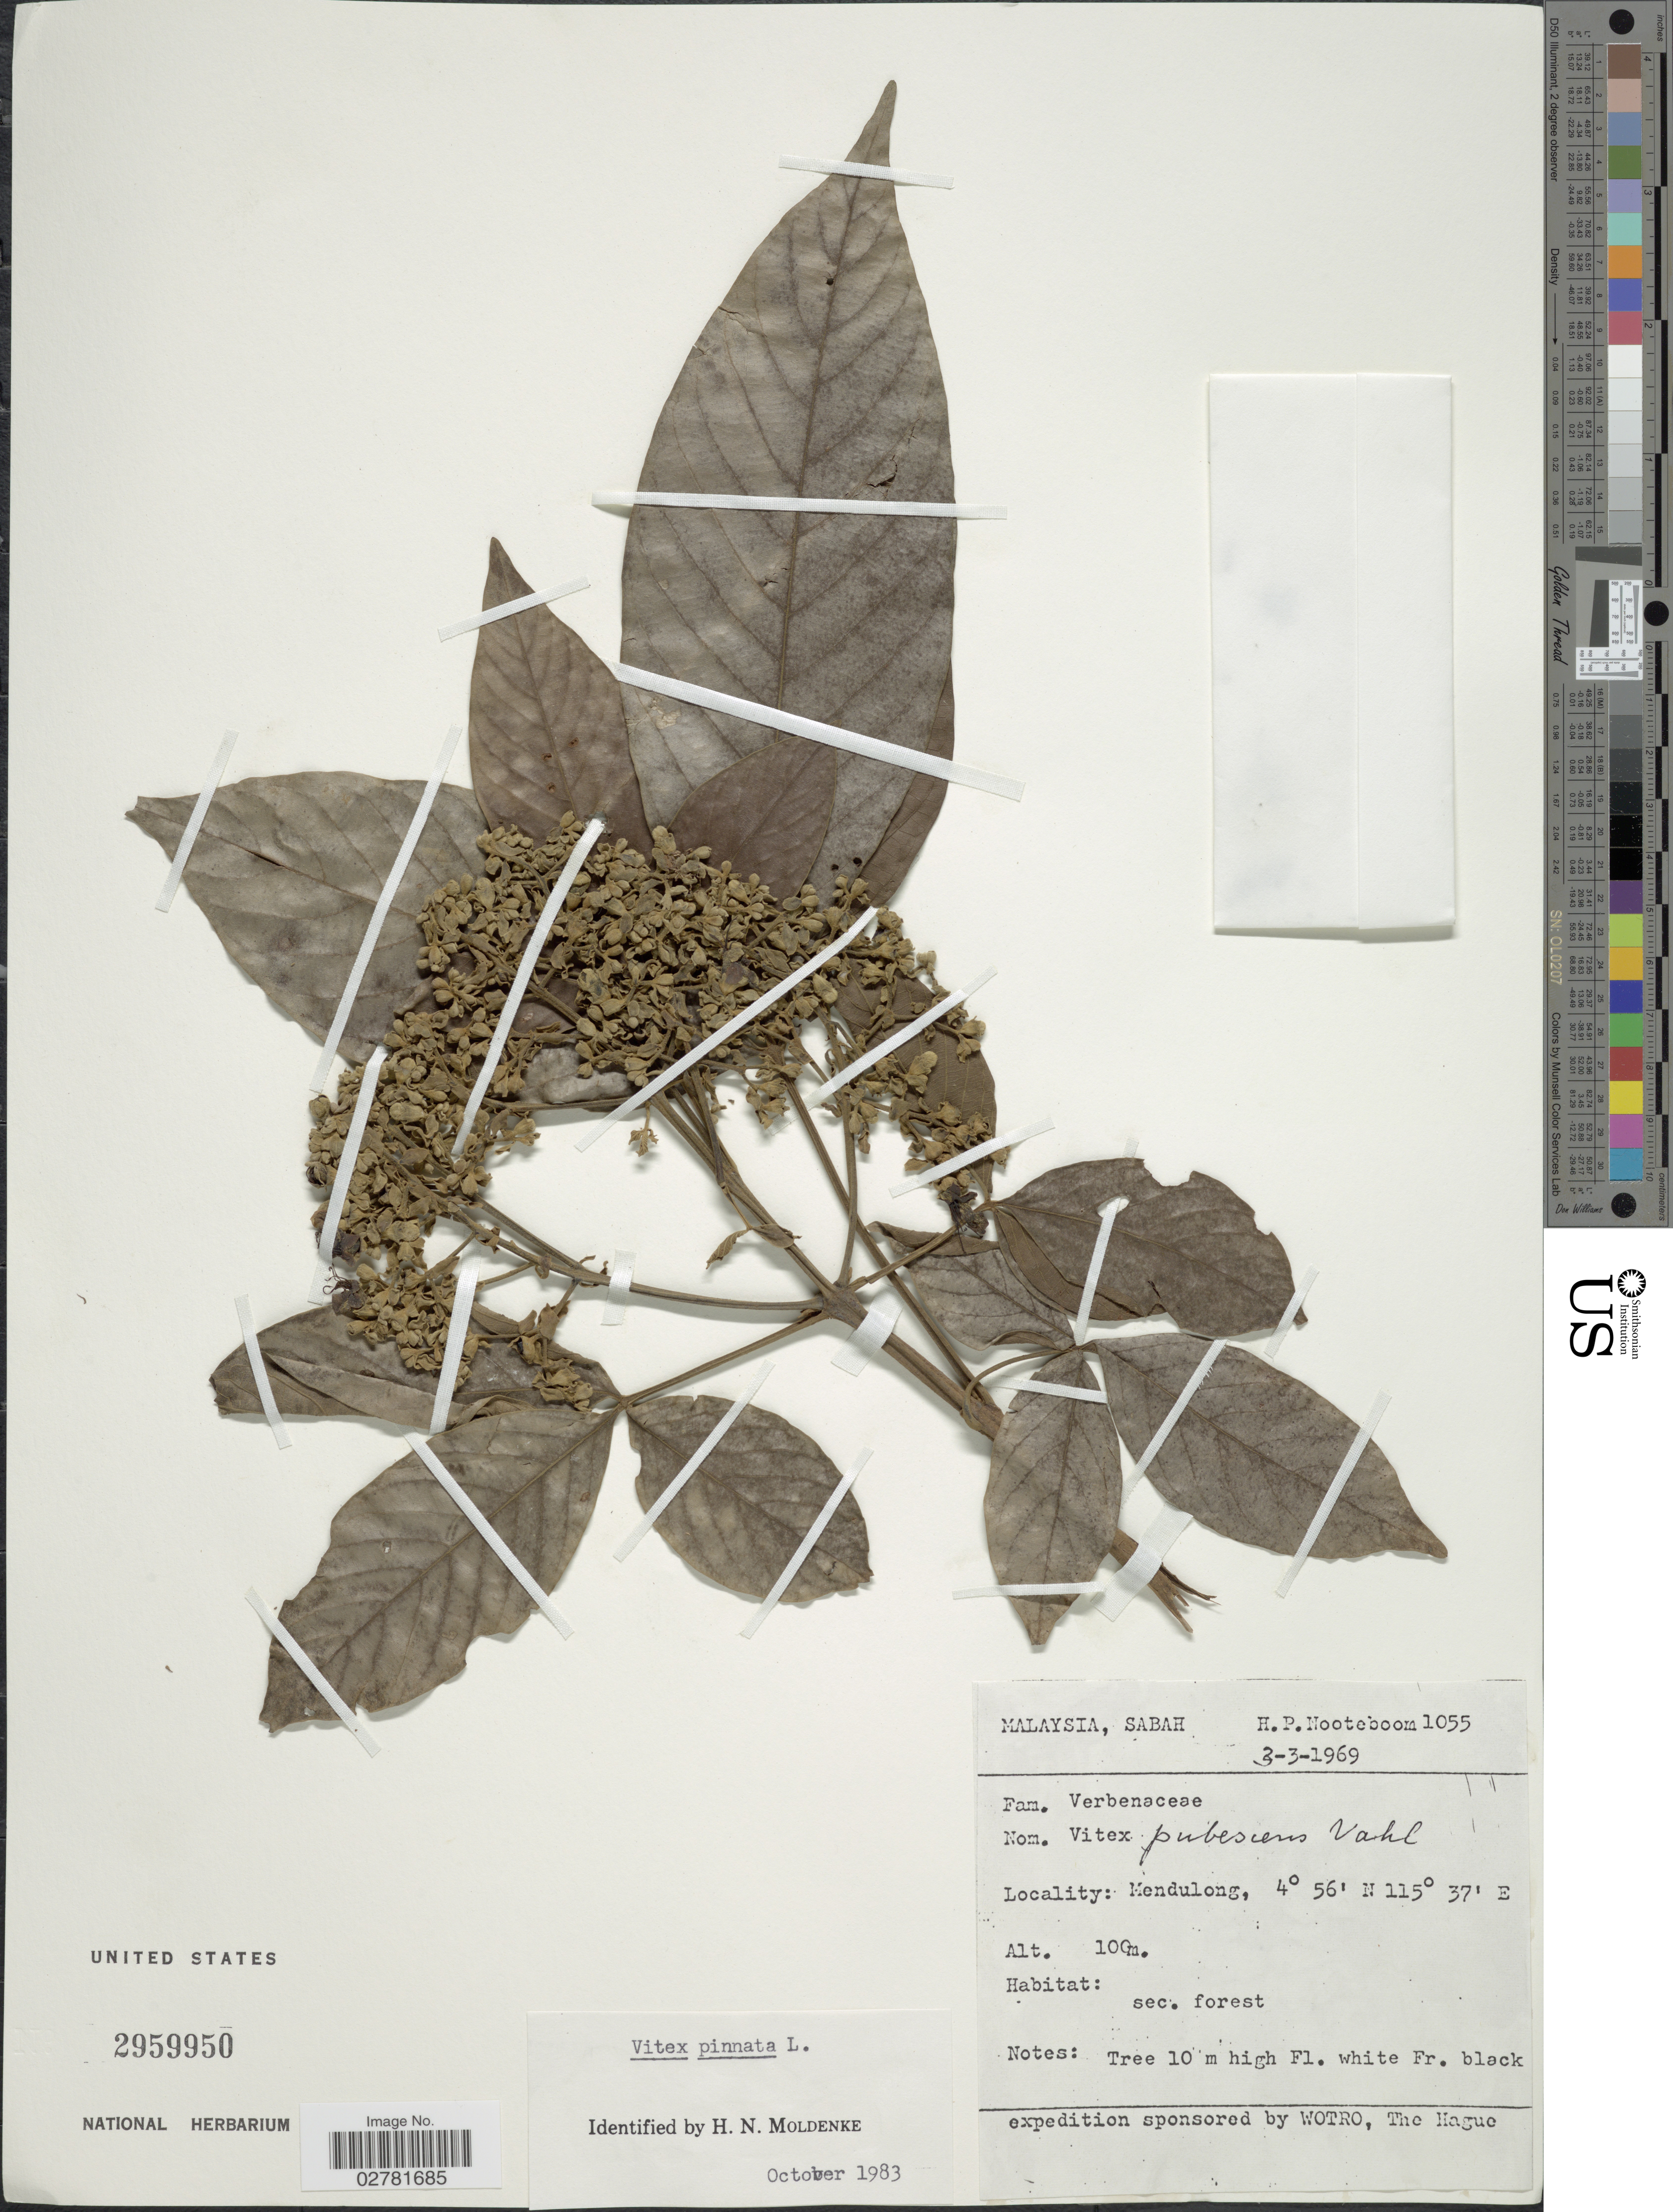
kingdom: Plantae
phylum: Tracheophyta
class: Magnoliopsida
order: Lamiales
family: Lamiaceae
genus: Vitex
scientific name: Vitex pinnata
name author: L.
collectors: H. P. Nooteboom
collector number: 1055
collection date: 1969-03-03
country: Malaysia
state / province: Sabah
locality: Mendulong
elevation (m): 100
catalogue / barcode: US 2959950